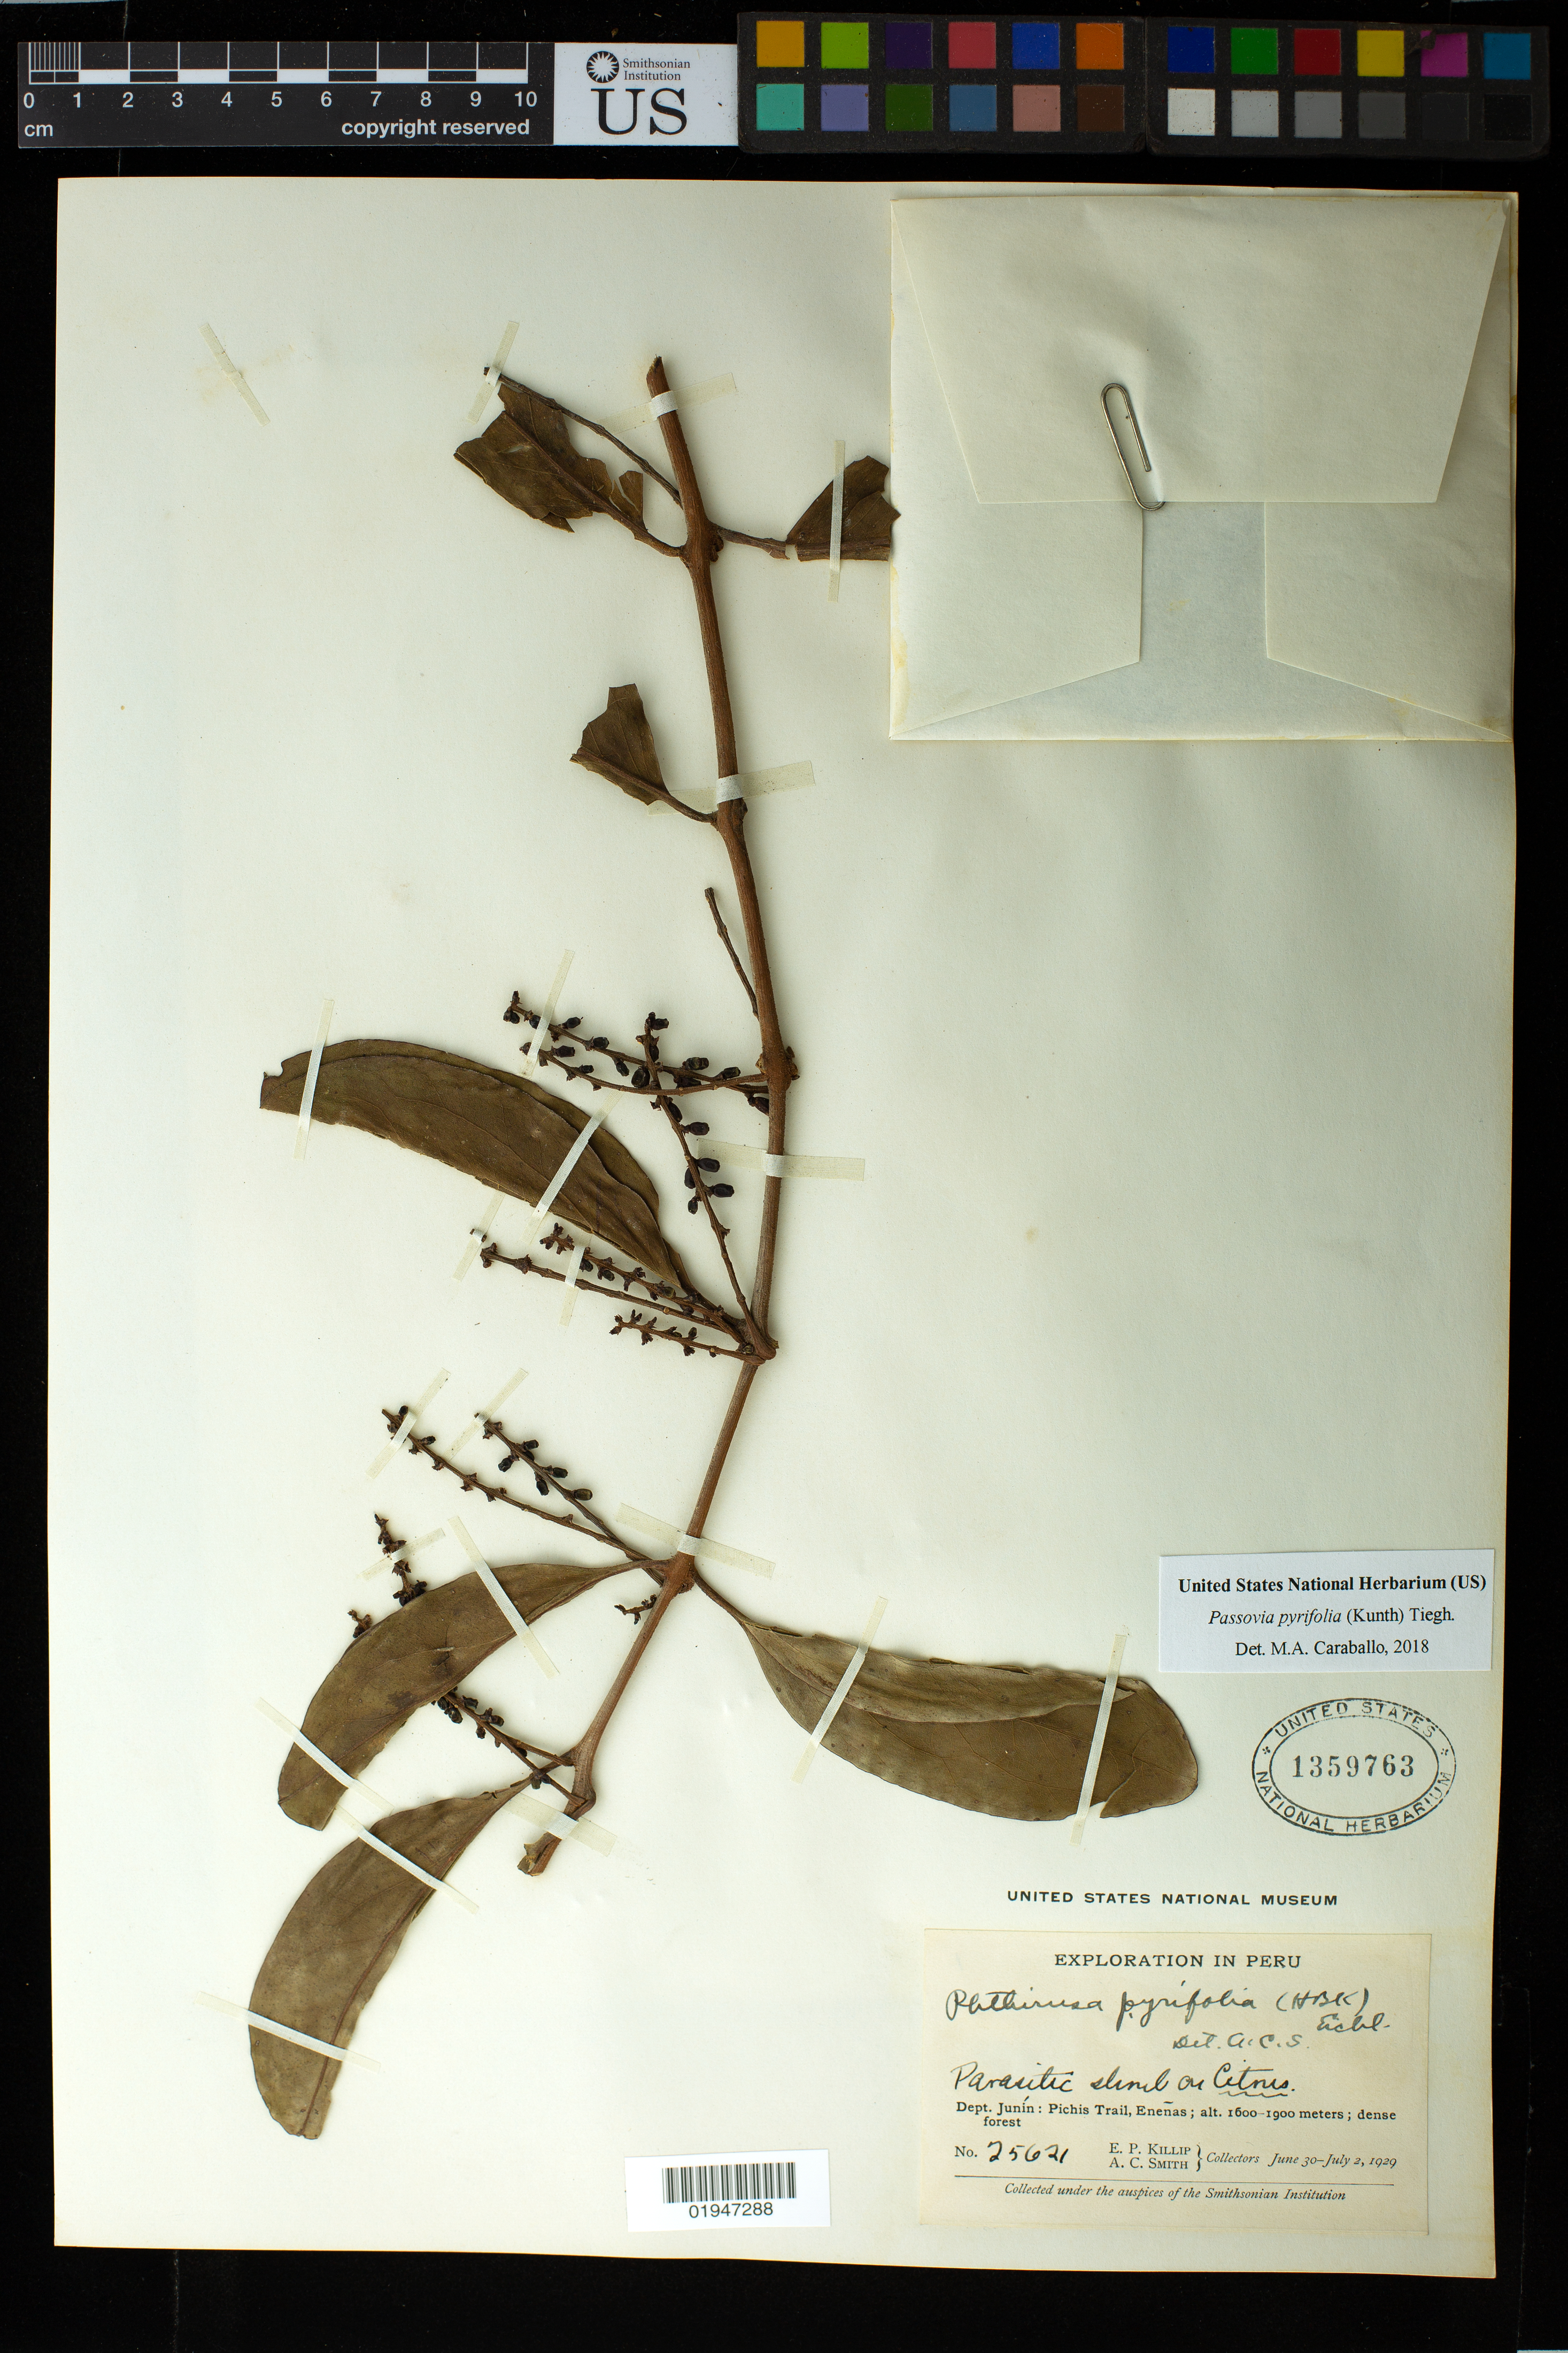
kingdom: Plantae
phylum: Tracheophyta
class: Magnoliopsida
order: Santalales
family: Loranthaceae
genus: Passovia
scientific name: Passovia pyrifolia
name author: (Kunth) Tiegh.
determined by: Caraballo-Ortiz, Marcos A., (MISS), University of Mississippi (UNITED STATES)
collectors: E. P. Killip & A. C. Smith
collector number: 25621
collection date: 1929-06-30/1929-07-02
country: Peru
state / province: Junín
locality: Pichis Trail, Eneñas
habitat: Dense forest. On Citrus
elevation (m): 1600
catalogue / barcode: US 1359763